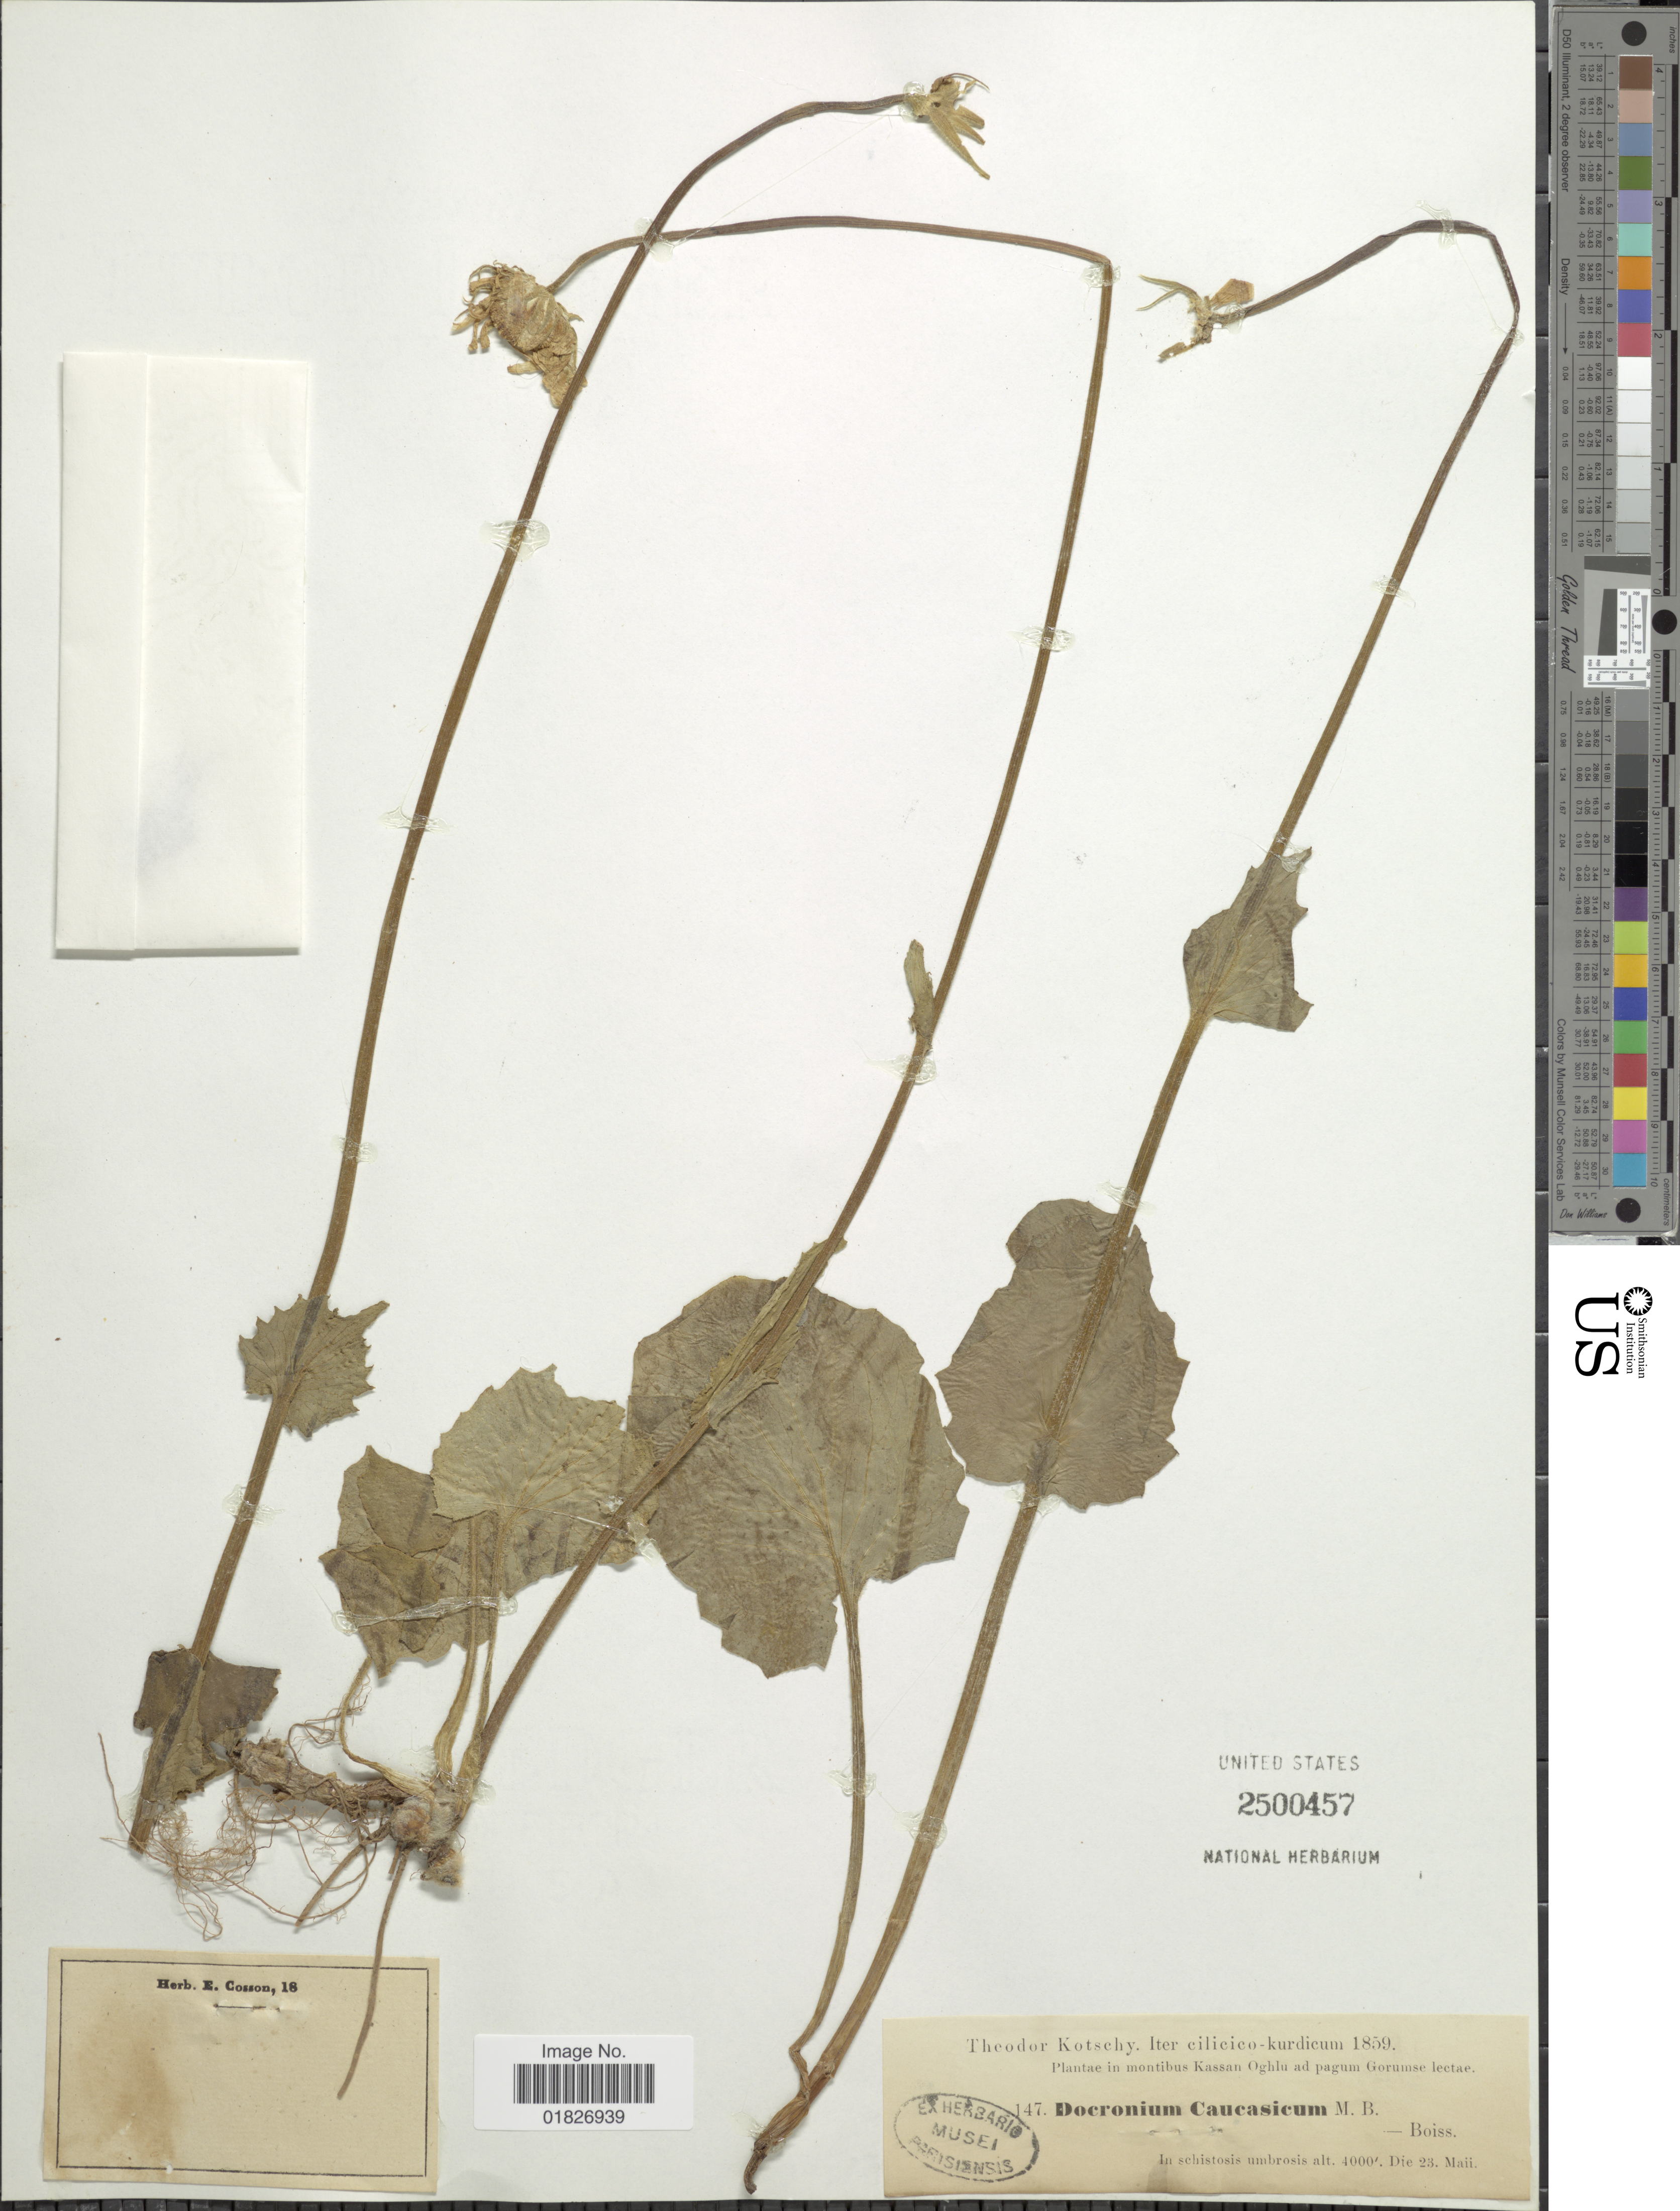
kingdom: Plantae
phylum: Tracheophyta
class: Magnoliopsida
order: Asterales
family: Asteraceae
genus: Doronicum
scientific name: Doronicum orientale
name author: Hoffm.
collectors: K. G. Kotschy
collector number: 147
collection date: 1859-05-23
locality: Montibus Kassan Oghlu ad pagum Gorumse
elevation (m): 1219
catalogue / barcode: US 2500457